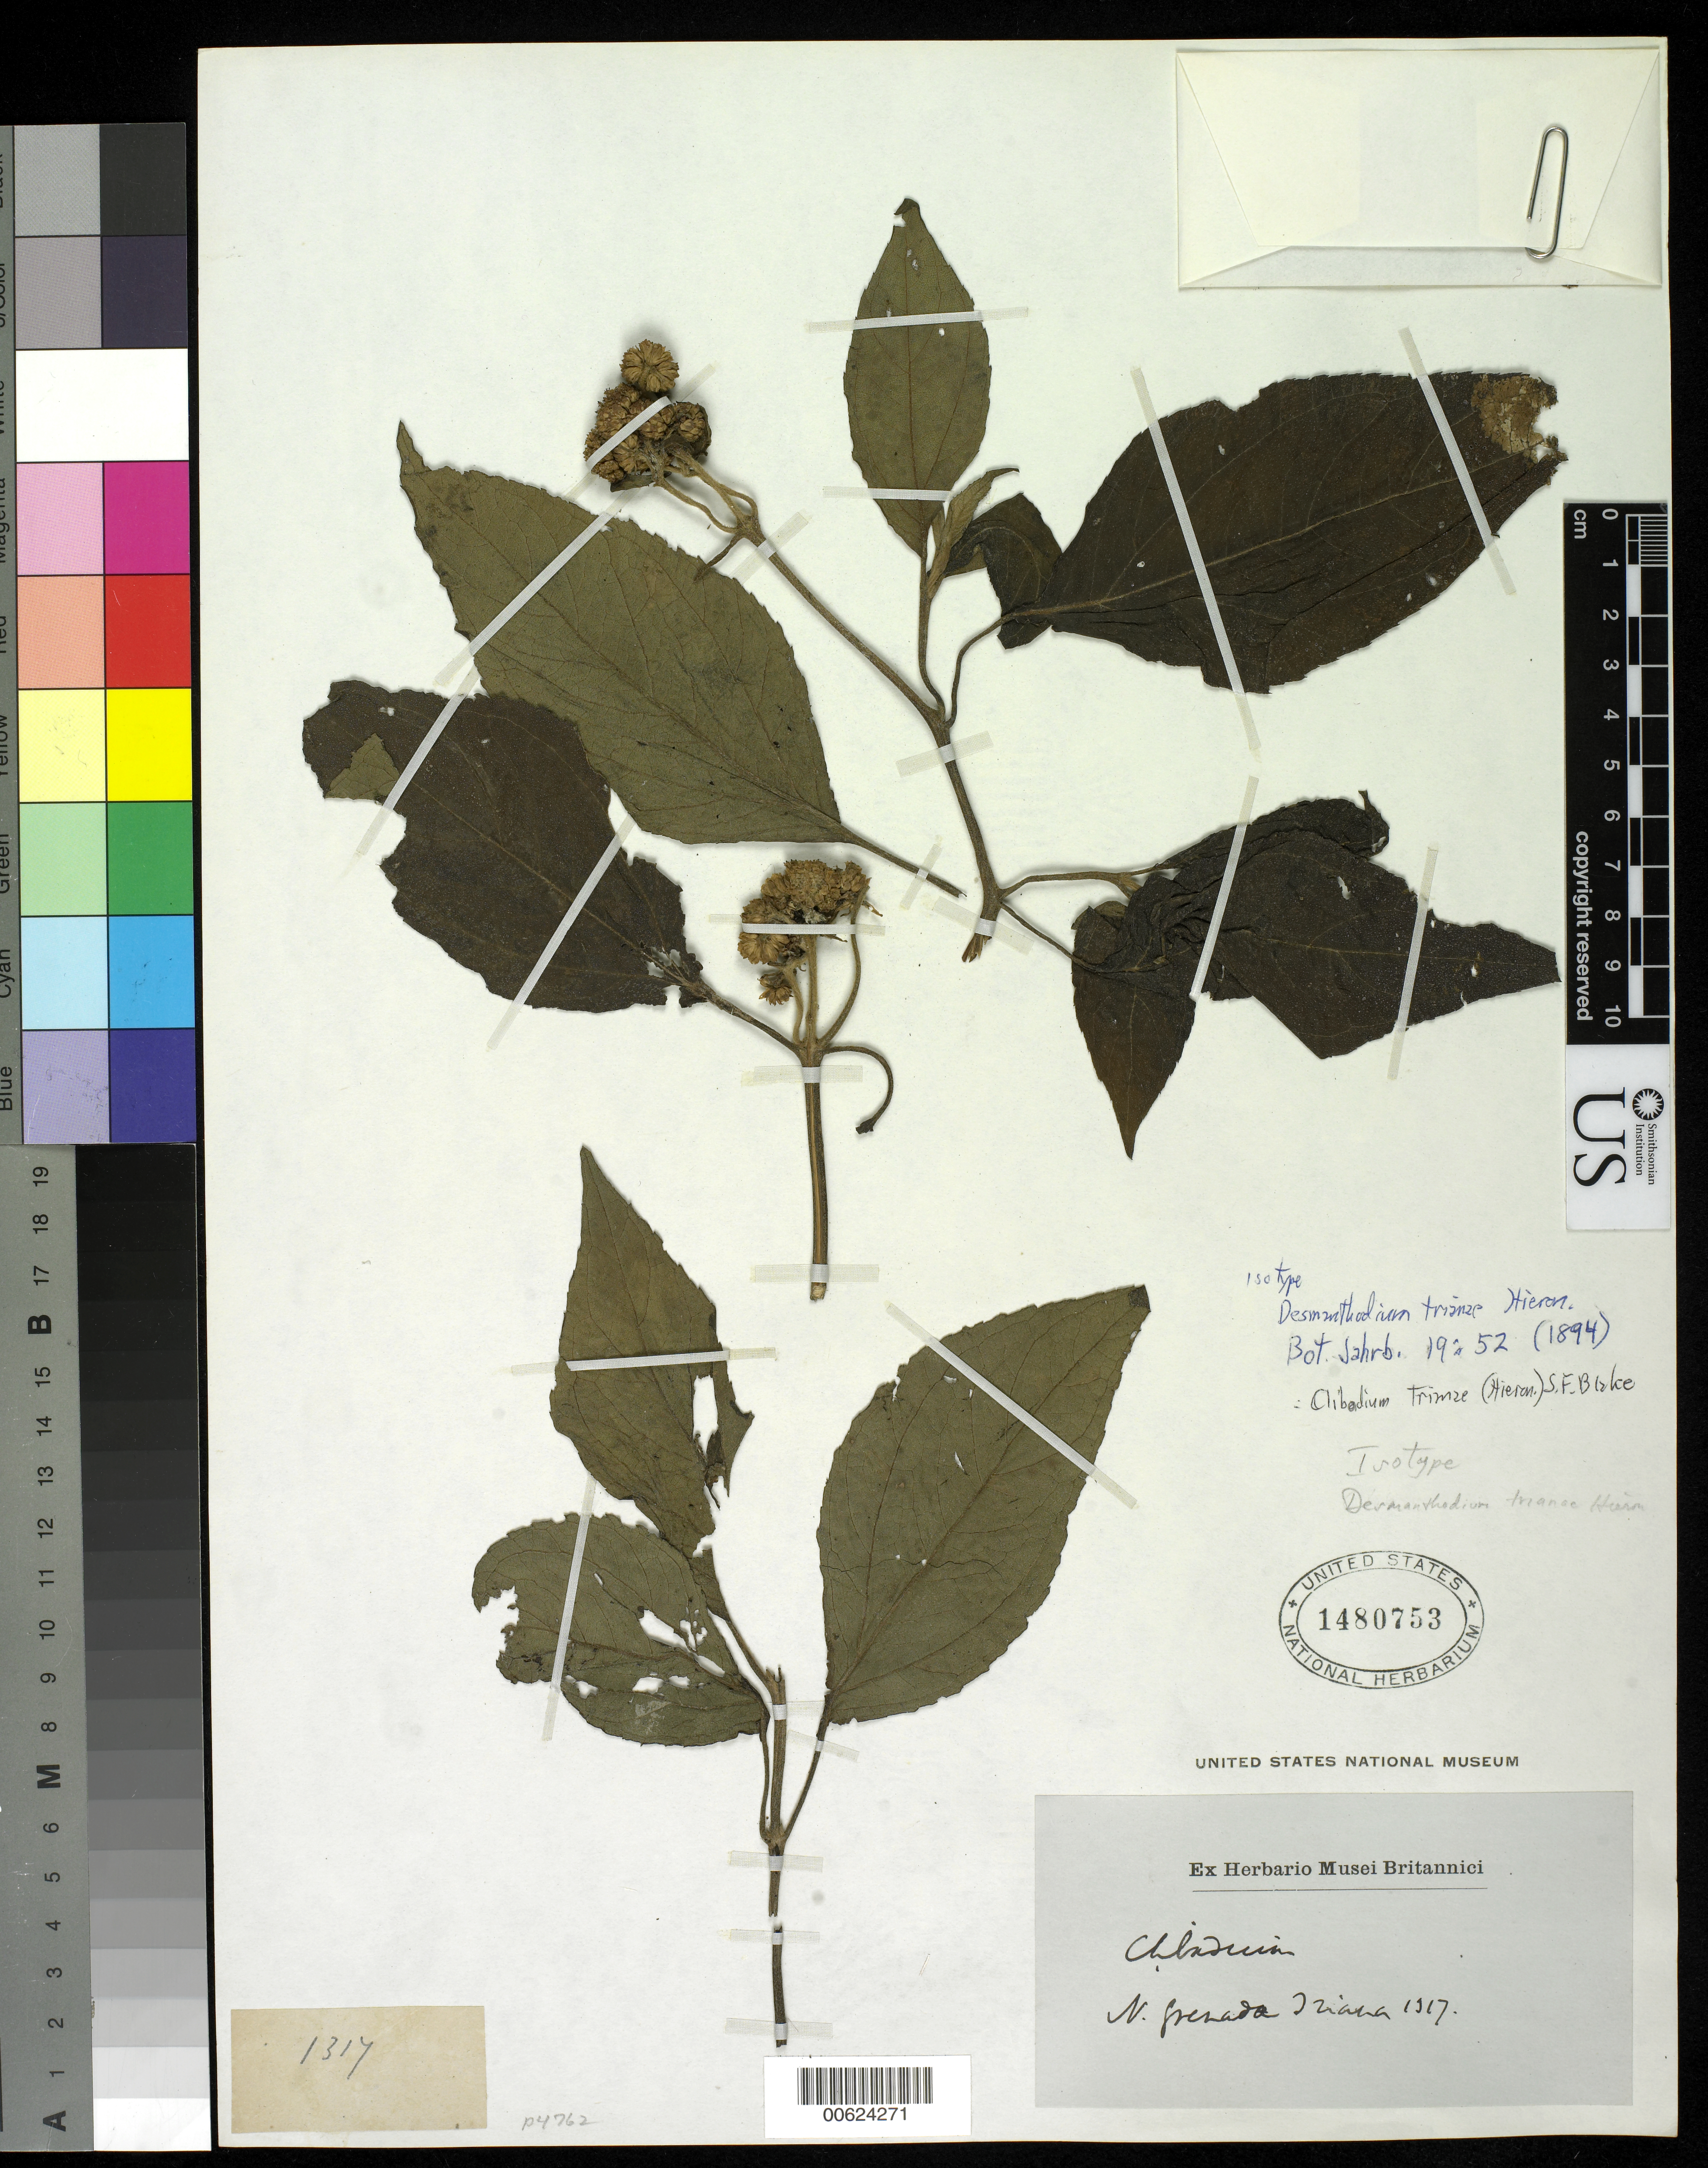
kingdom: Plantae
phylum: Tracheophyta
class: Magnoliopsida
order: Asterales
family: Asteraceae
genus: Desmanthodium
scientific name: Desmanthodium trianae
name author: Hieron.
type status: Isotype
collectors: J. J. Triana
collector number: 1917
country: Colombia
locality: North Grenada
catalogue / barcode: US 1480753